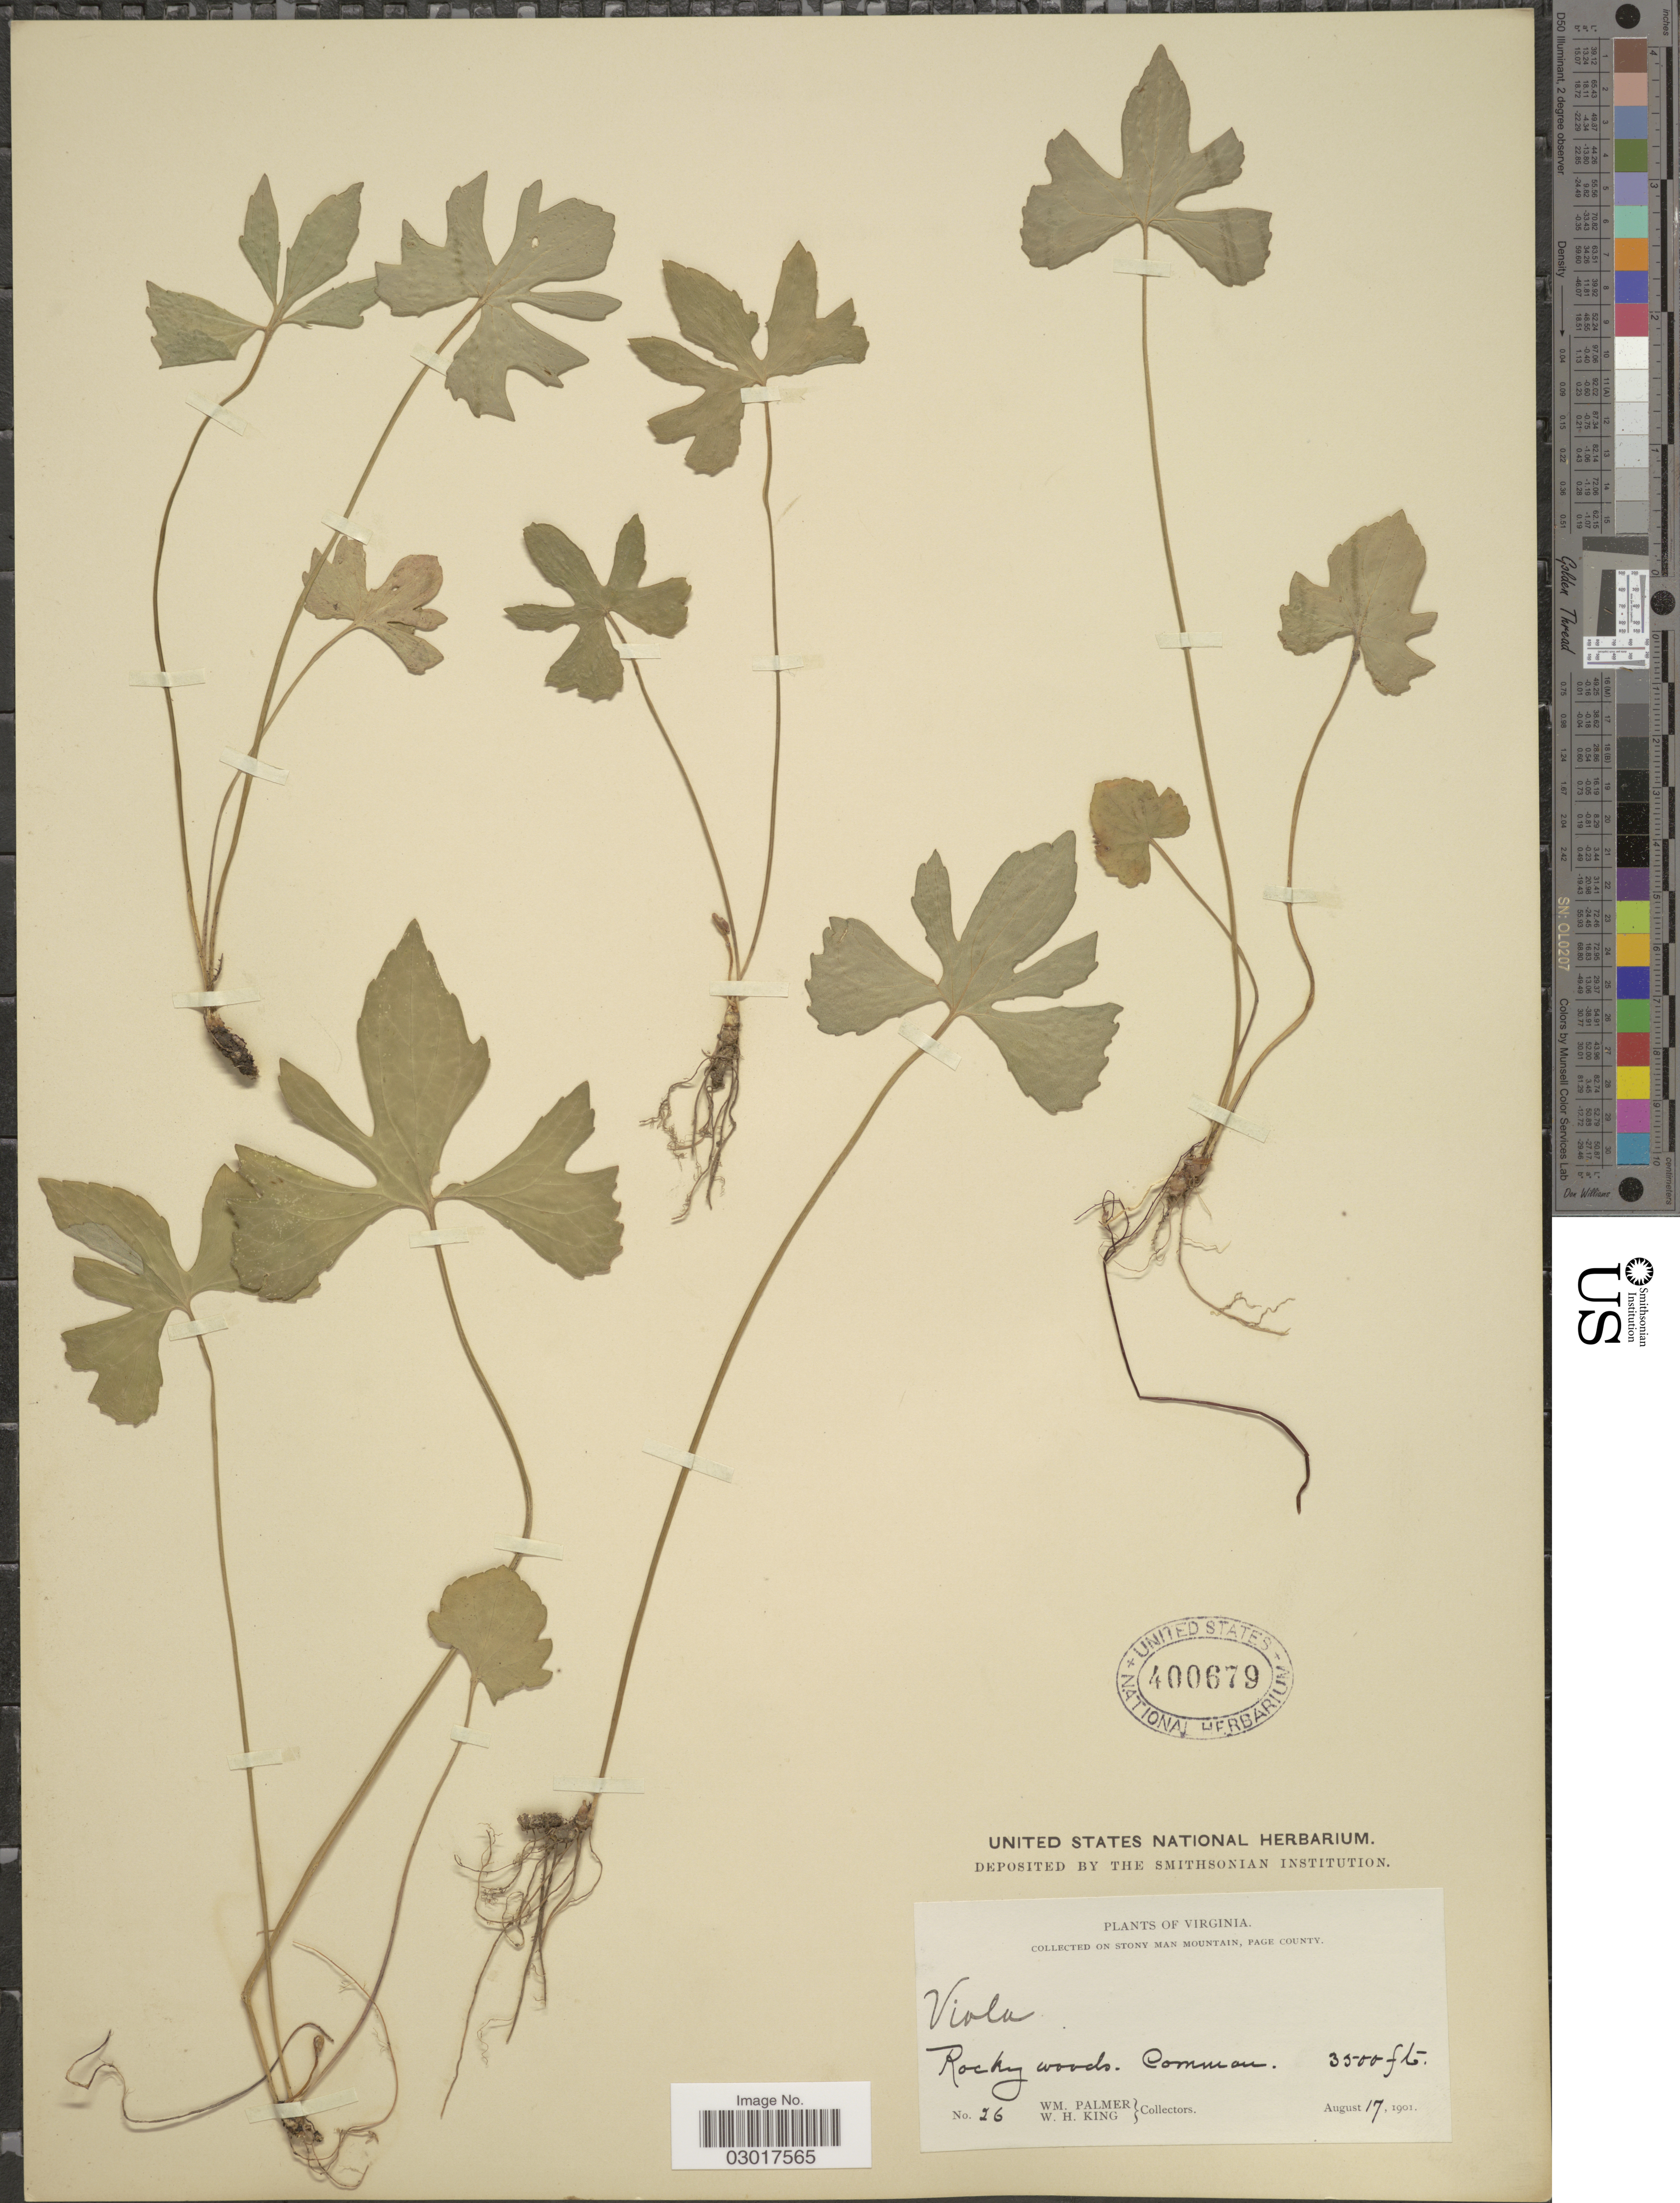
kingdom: Plantae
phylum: Tracheophyta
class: Magnoliopsida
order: Malpighiales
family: Violaceae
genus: Viola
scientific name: Viola triloba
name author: Schwein.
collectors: W. Palmer & W. H. King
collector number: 26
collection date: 1901-08-17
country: United States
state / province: Virginia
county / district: Page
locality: Collected on Stony Man Mountain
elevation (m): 1067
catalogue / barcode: US 400679